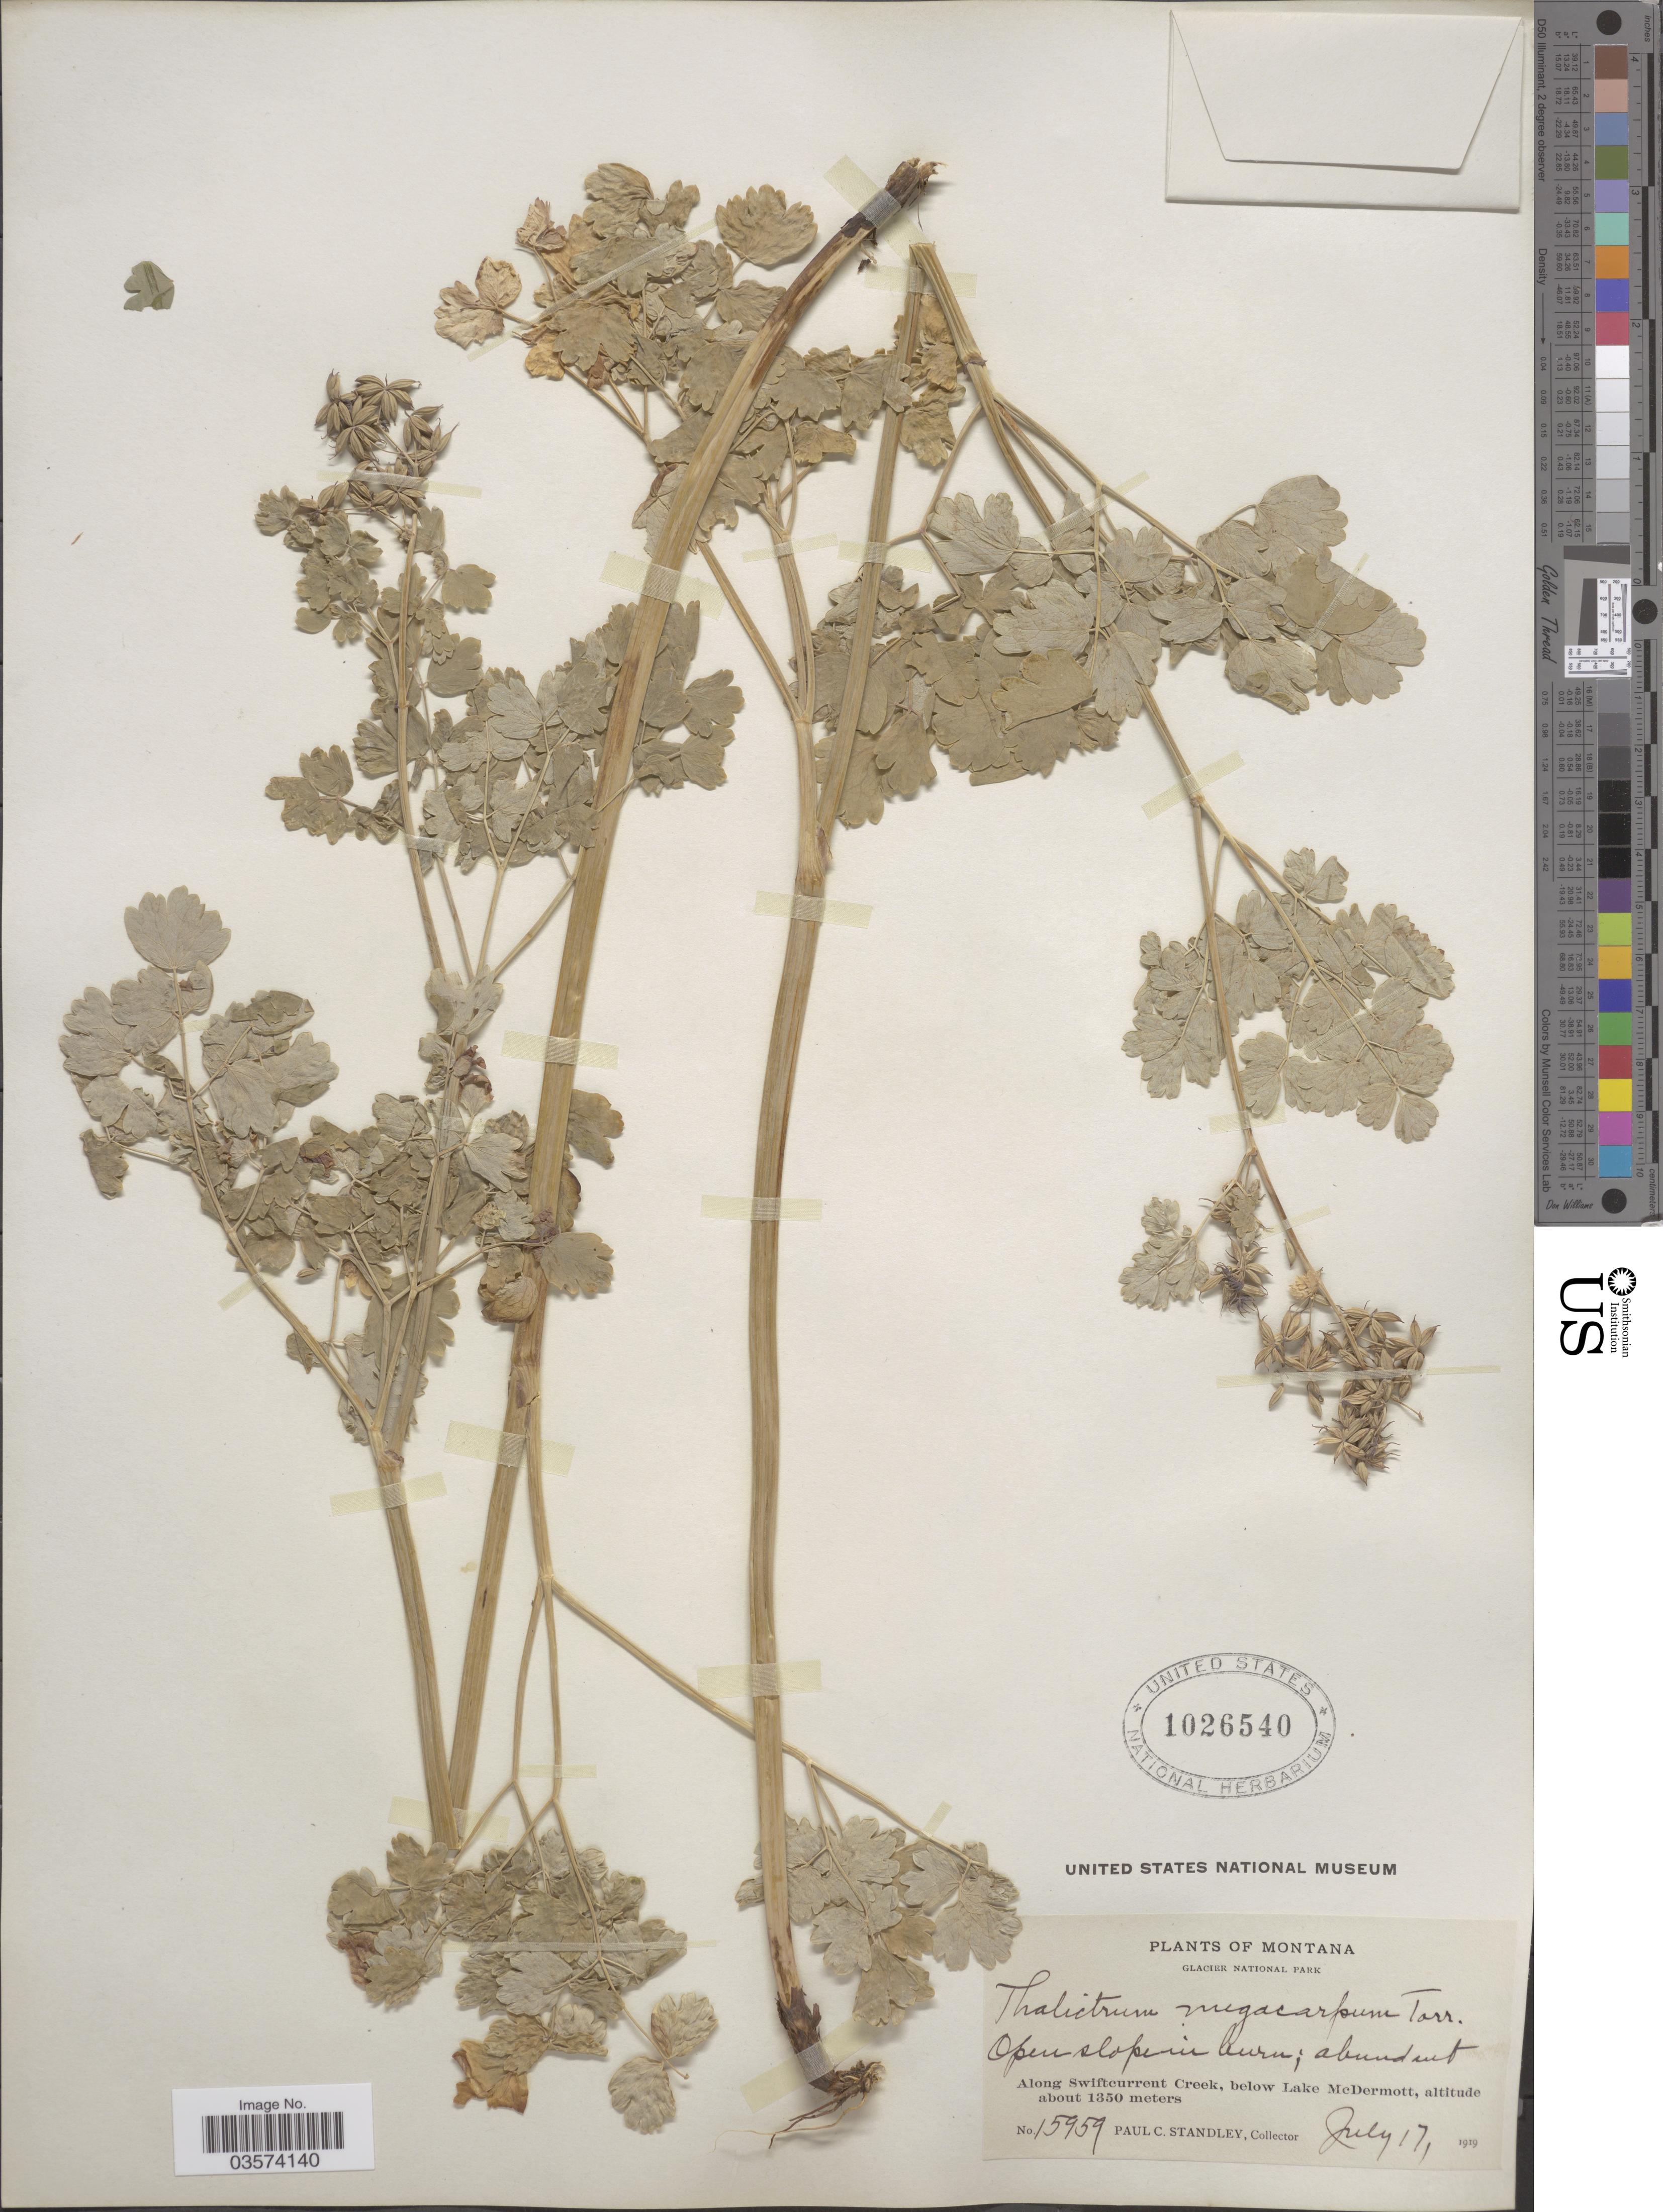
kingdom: Plantae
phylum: Tracheophyta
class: Magnoliopsida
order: Ranunculales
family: Ranunculaceae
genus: Thalictrum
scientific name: Thalictrum occidentale var. palousense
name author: H. St. John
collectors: P. C. Standley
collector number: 15959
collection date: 1919-07-17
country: United States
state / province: Montana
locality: Glacier National Park. Along Swiftcurrent Creek, below Lake McDermott.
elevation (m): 1350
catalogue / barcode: US 1026540